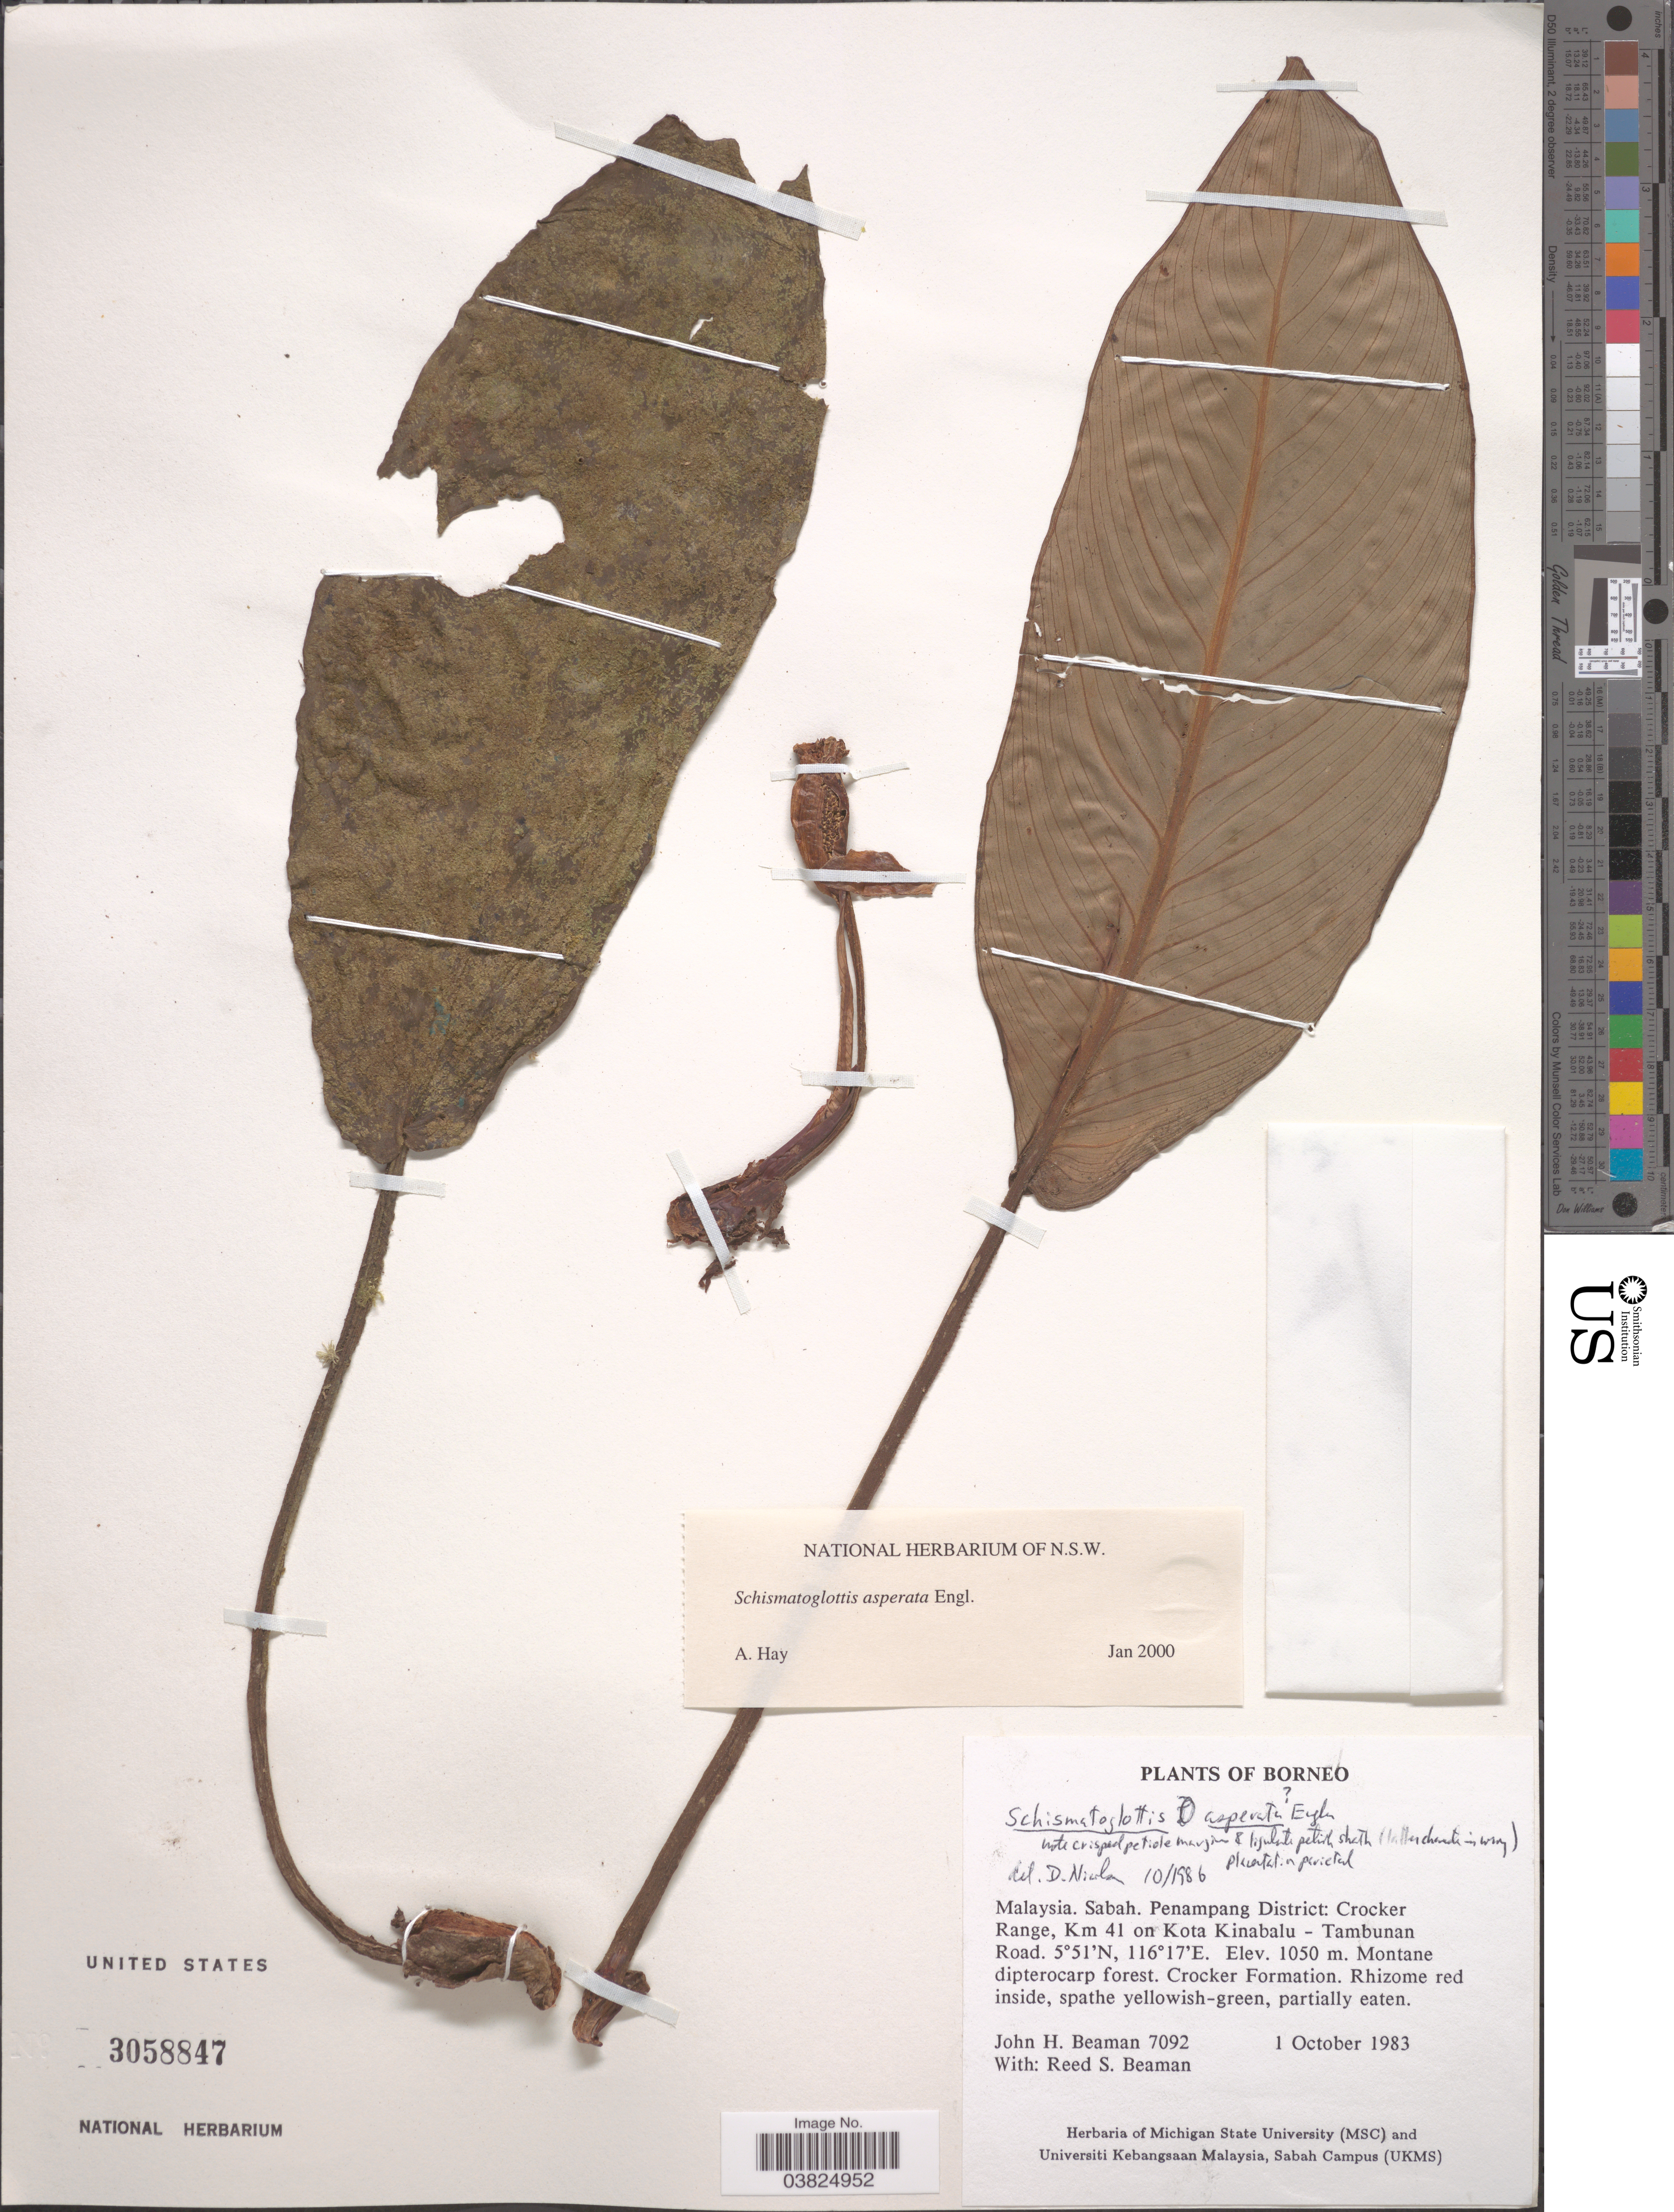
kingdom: Plantae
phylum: Tracheophyta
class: Liliopsida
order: Alismatales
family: Araceae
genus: Schismatoglottis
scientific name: Schismatoglottis asperata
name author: Engl.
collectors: J. H. Beaman & R. S. Beaman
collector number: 7092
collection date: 1983-10-01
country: Malaysia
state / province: Sabah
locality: Borneo. Penampang District: Crocker Range, Km 41 on Kota Kinabalu - Tambunan Road.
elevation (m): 1050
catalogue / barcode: US 3058847